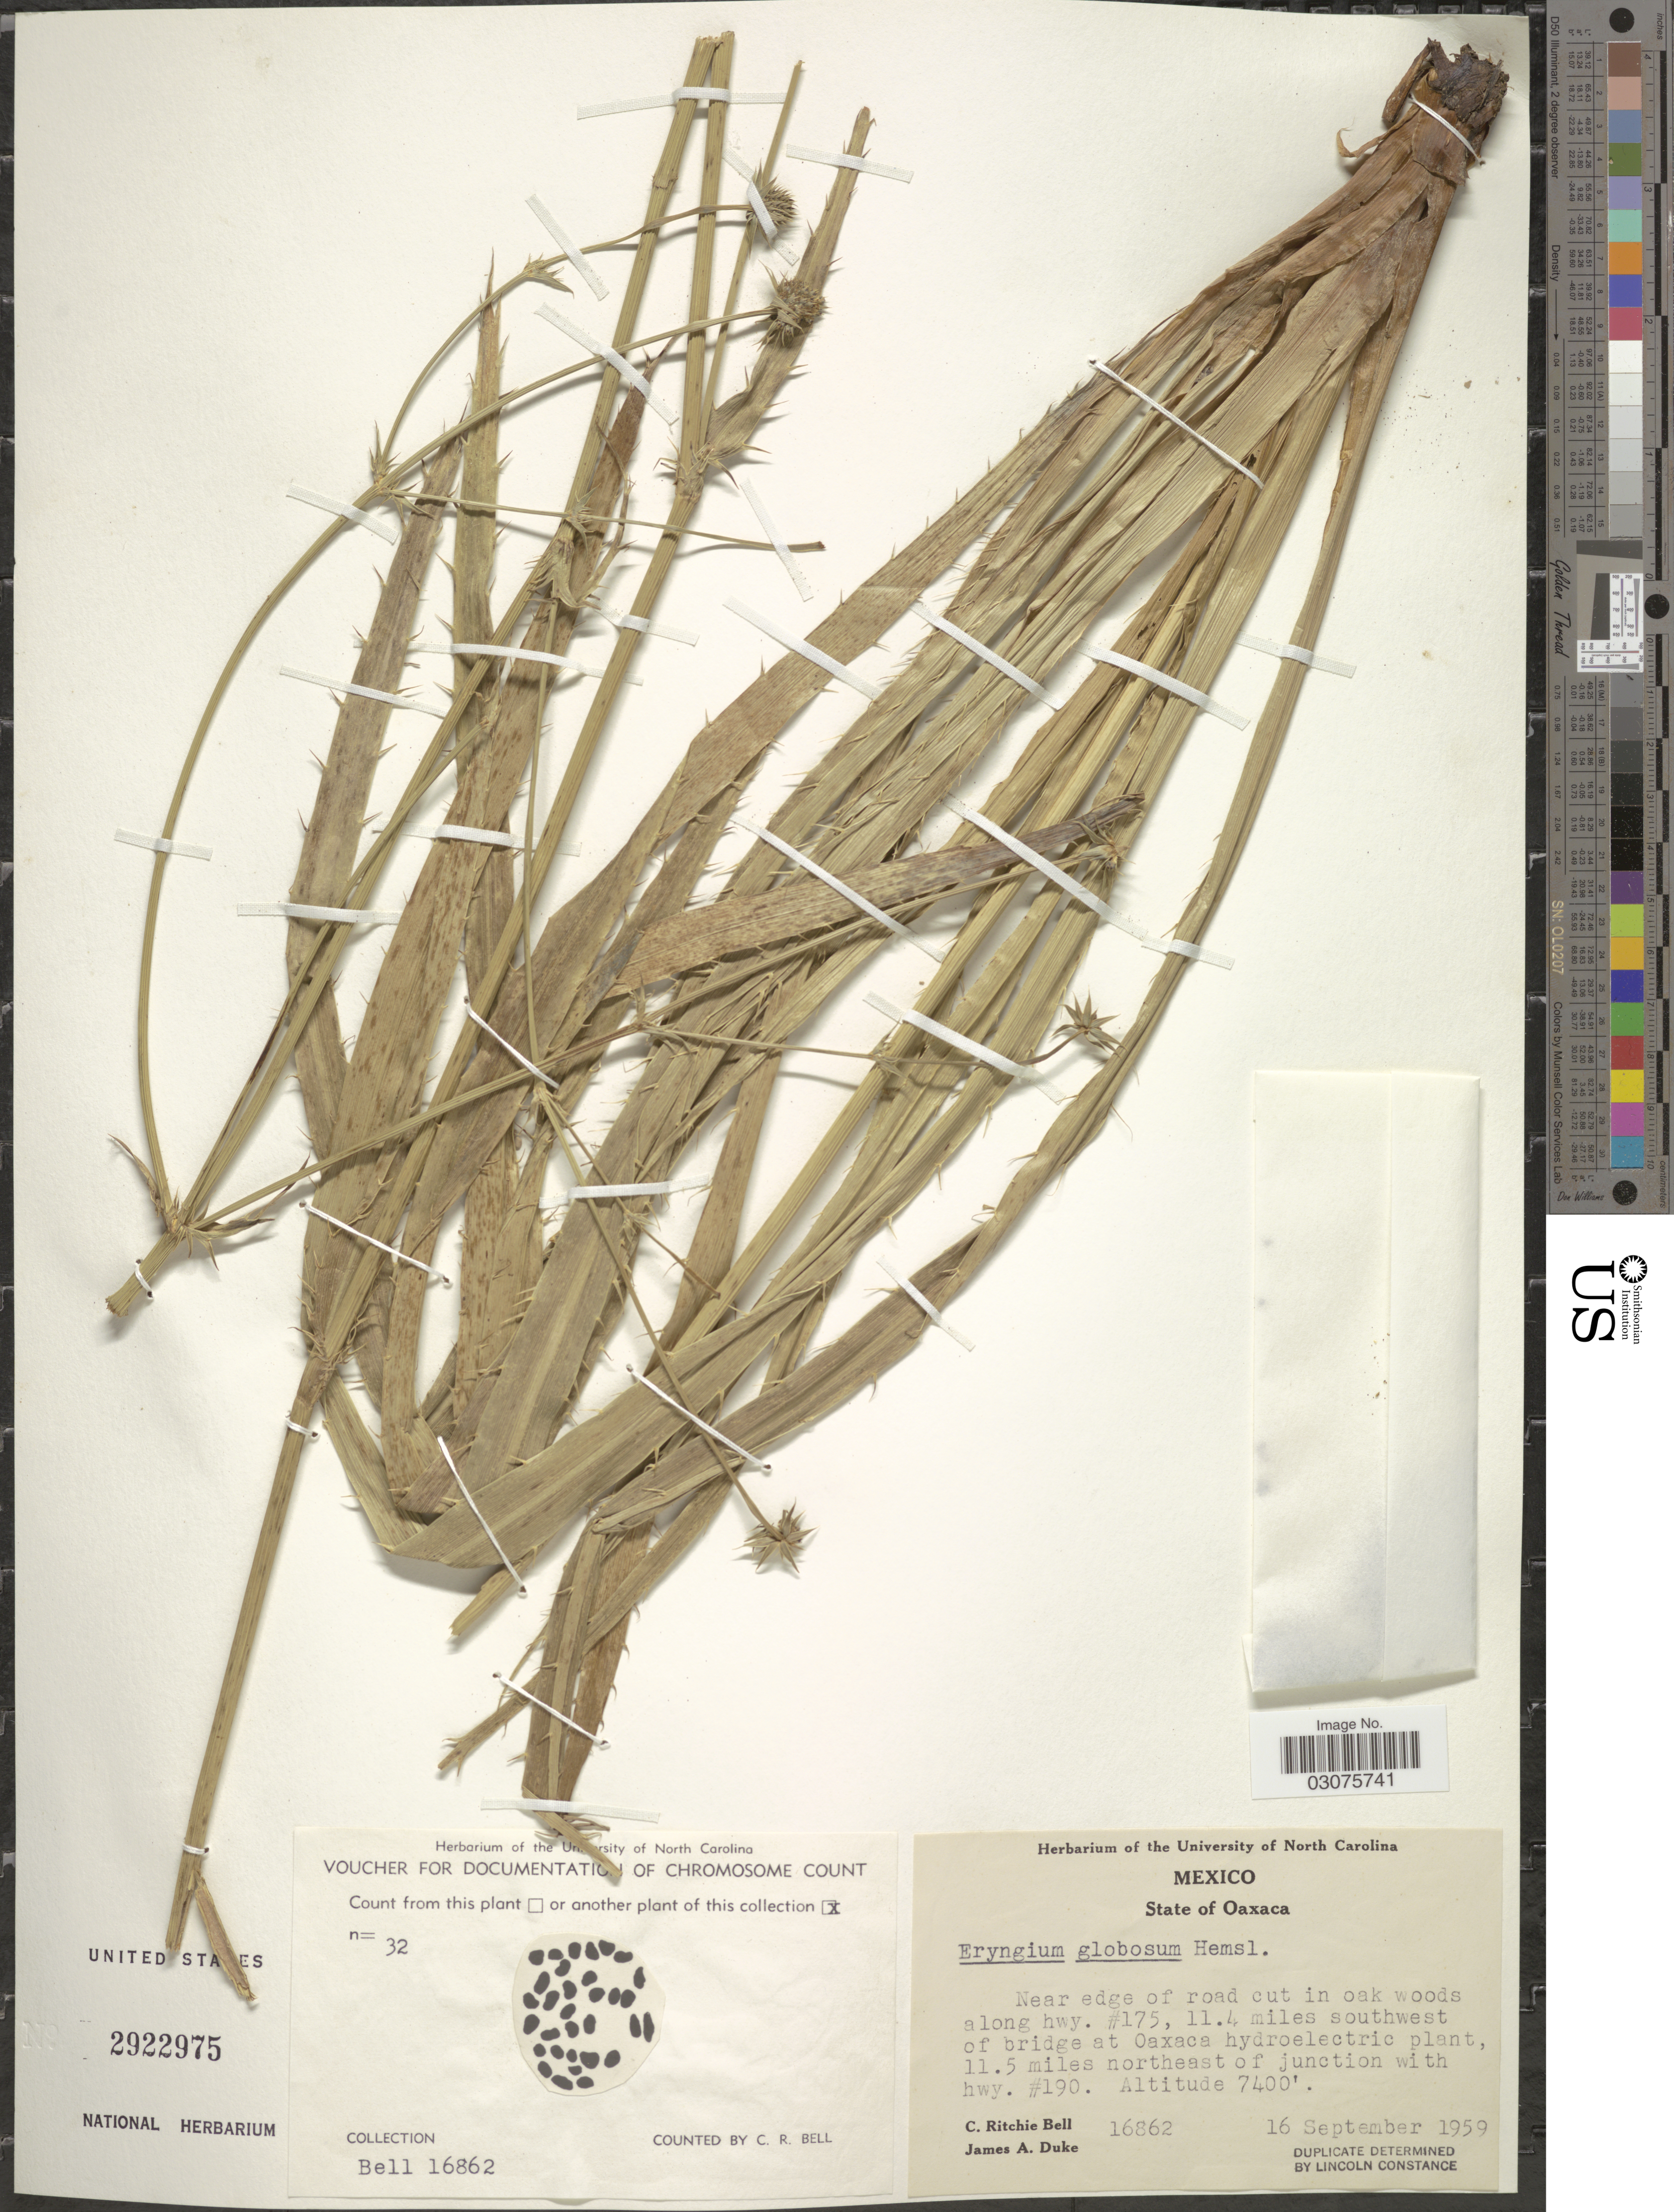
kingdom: Plantae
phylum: Tracheophyta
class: Magnoliopsida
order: Apiales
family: Apiaceae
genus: Eryngium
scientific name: Eryngium globosum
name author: Hemsl.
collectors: C. R. Bell & J. A. Duke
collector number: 16862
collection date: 1959-09-16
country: Mexico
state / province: Oaxaca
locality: Near edge of road cut in oak woods along hwy. #175, 11.4 miles southwest of bridges at Oaxaca hydroelectric plant, 11.5 miles northeast of junction with hwy. #190.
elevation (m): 2256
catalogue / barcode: US 2922975